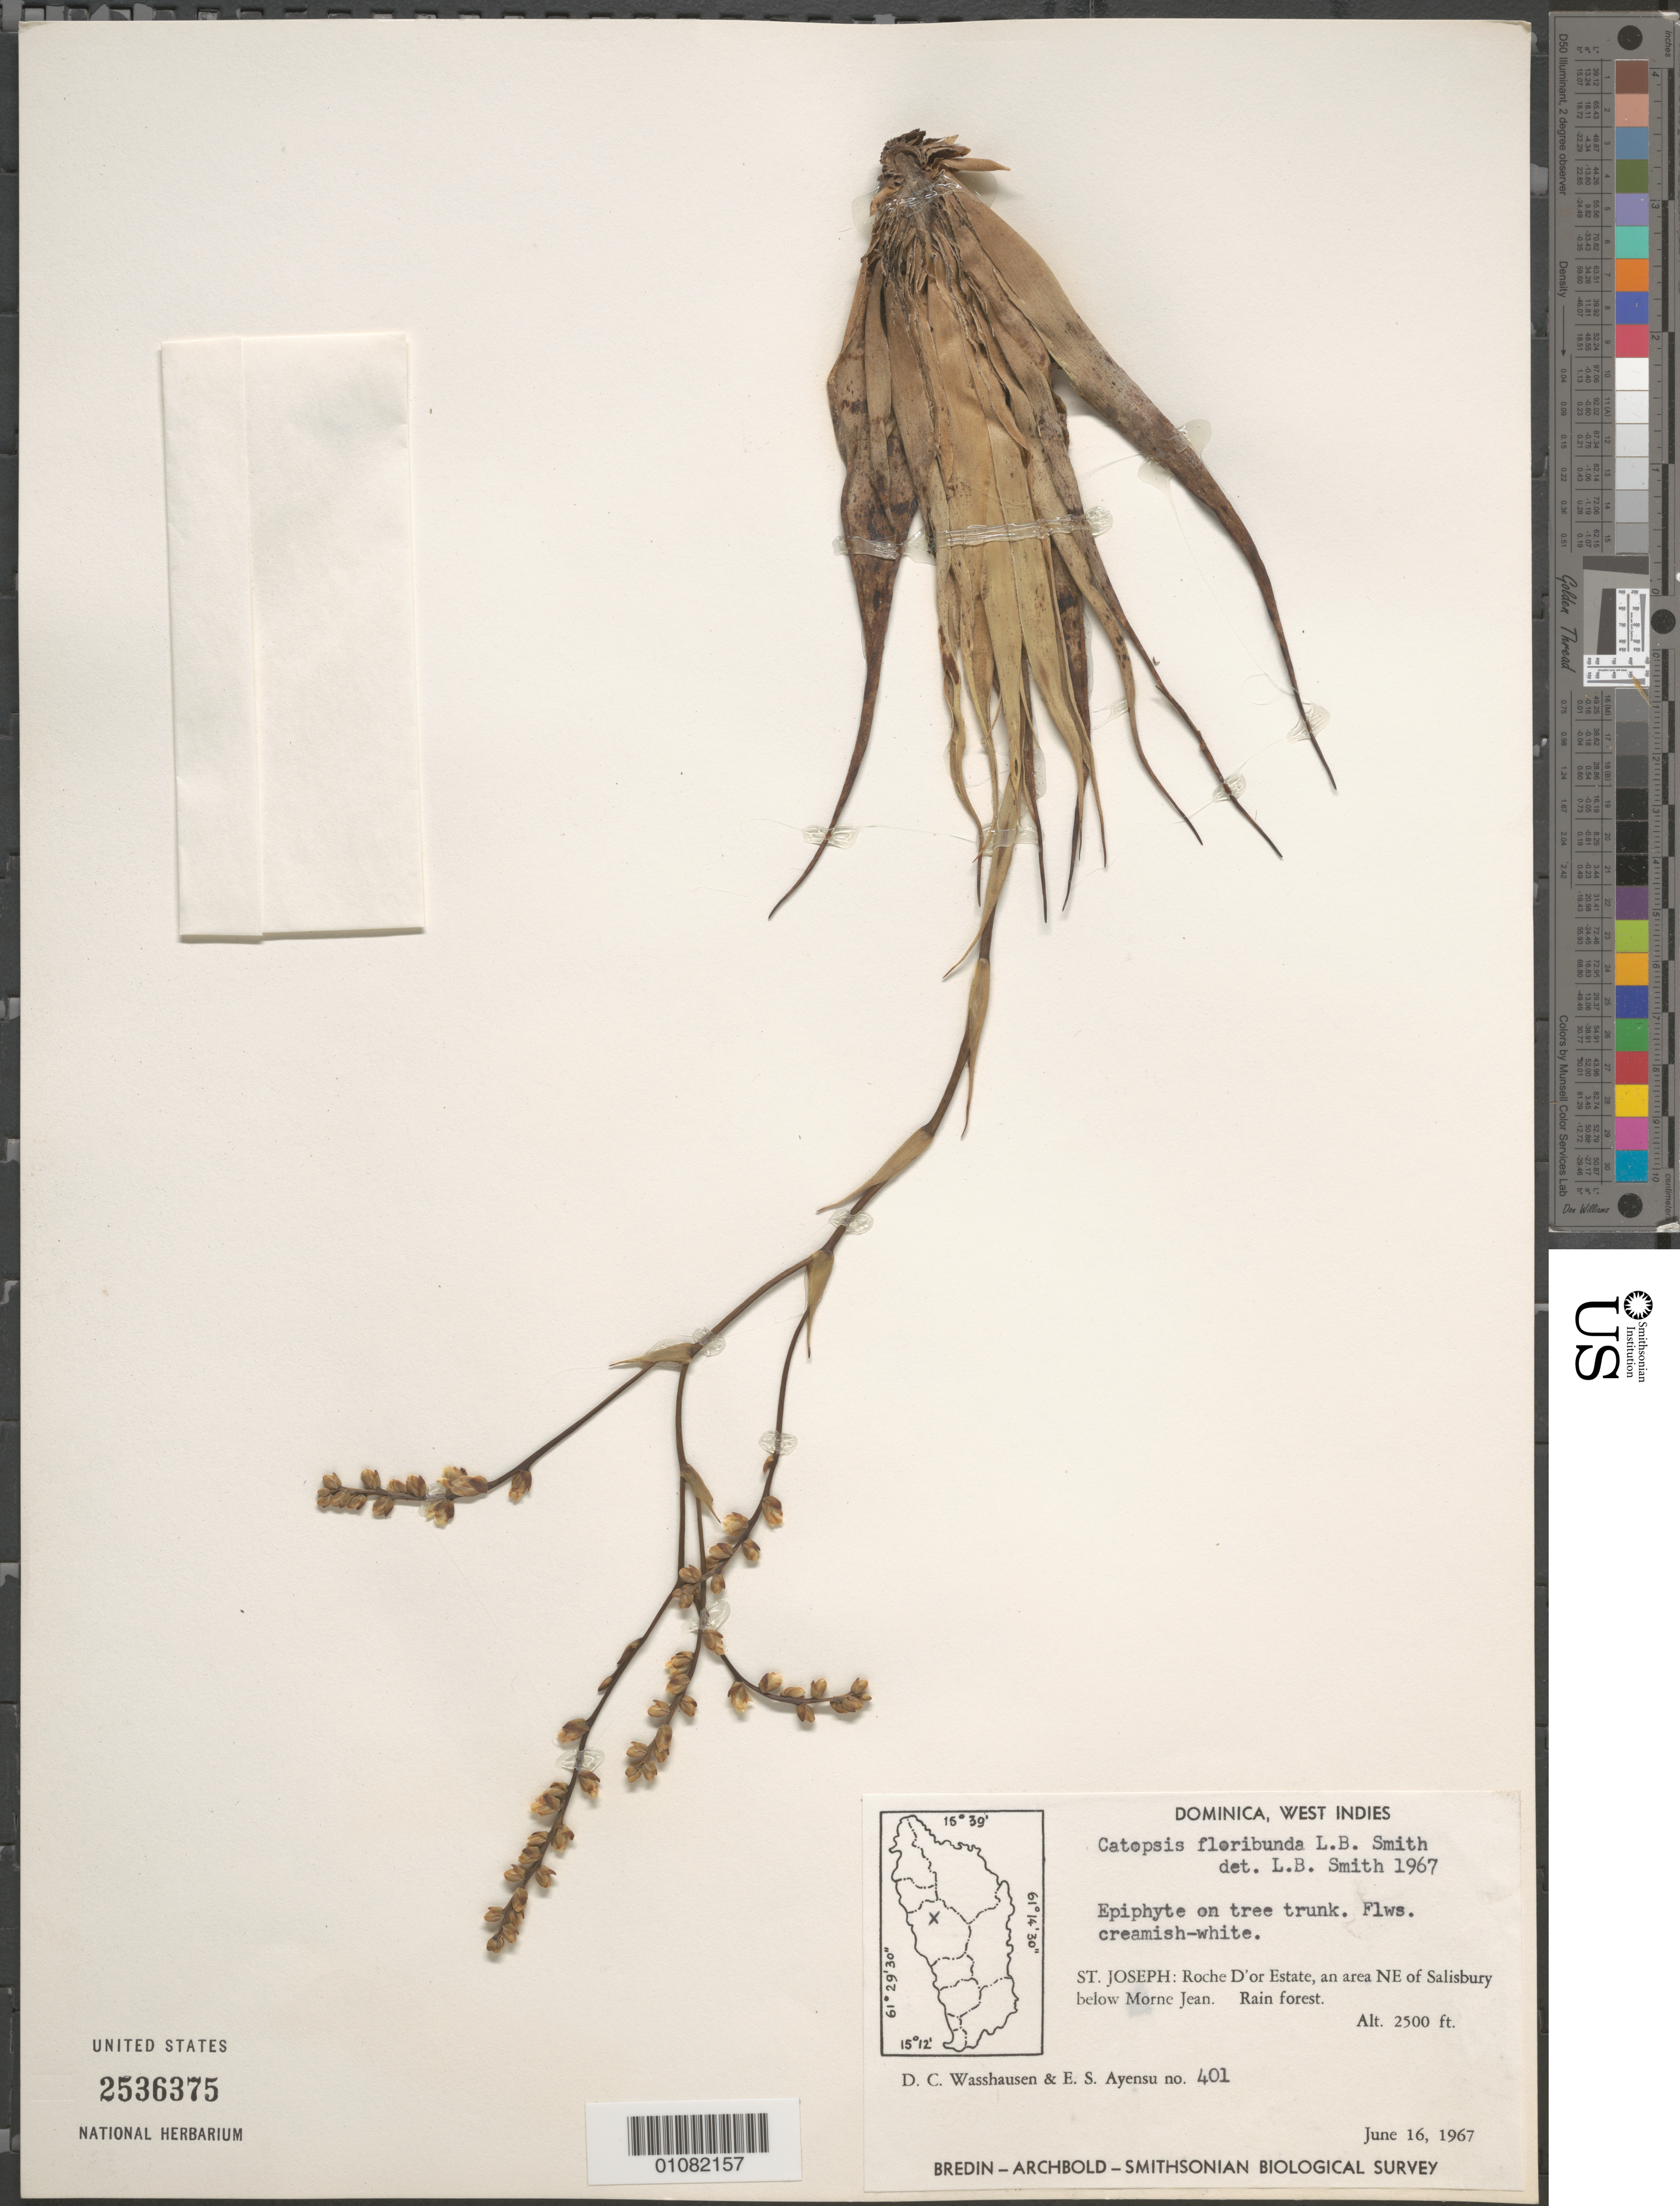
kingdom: Plantae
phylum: Tracheophyta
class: Liliopsida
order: Poales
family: Bromeliaceae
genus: Catopsis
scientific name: Catopsis floribunda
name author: L.B. Sm.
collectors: D. C. Wasshausen & E. S. Ayensu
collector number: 401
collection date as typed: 16 Jun 1967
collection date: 1967-06-16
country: Dominica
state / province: St. Joseph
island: Dominica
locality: Roche d'Or Estate, an area NE of Salisbury below Morne Jean.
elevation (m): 762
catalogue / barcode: US 2536375